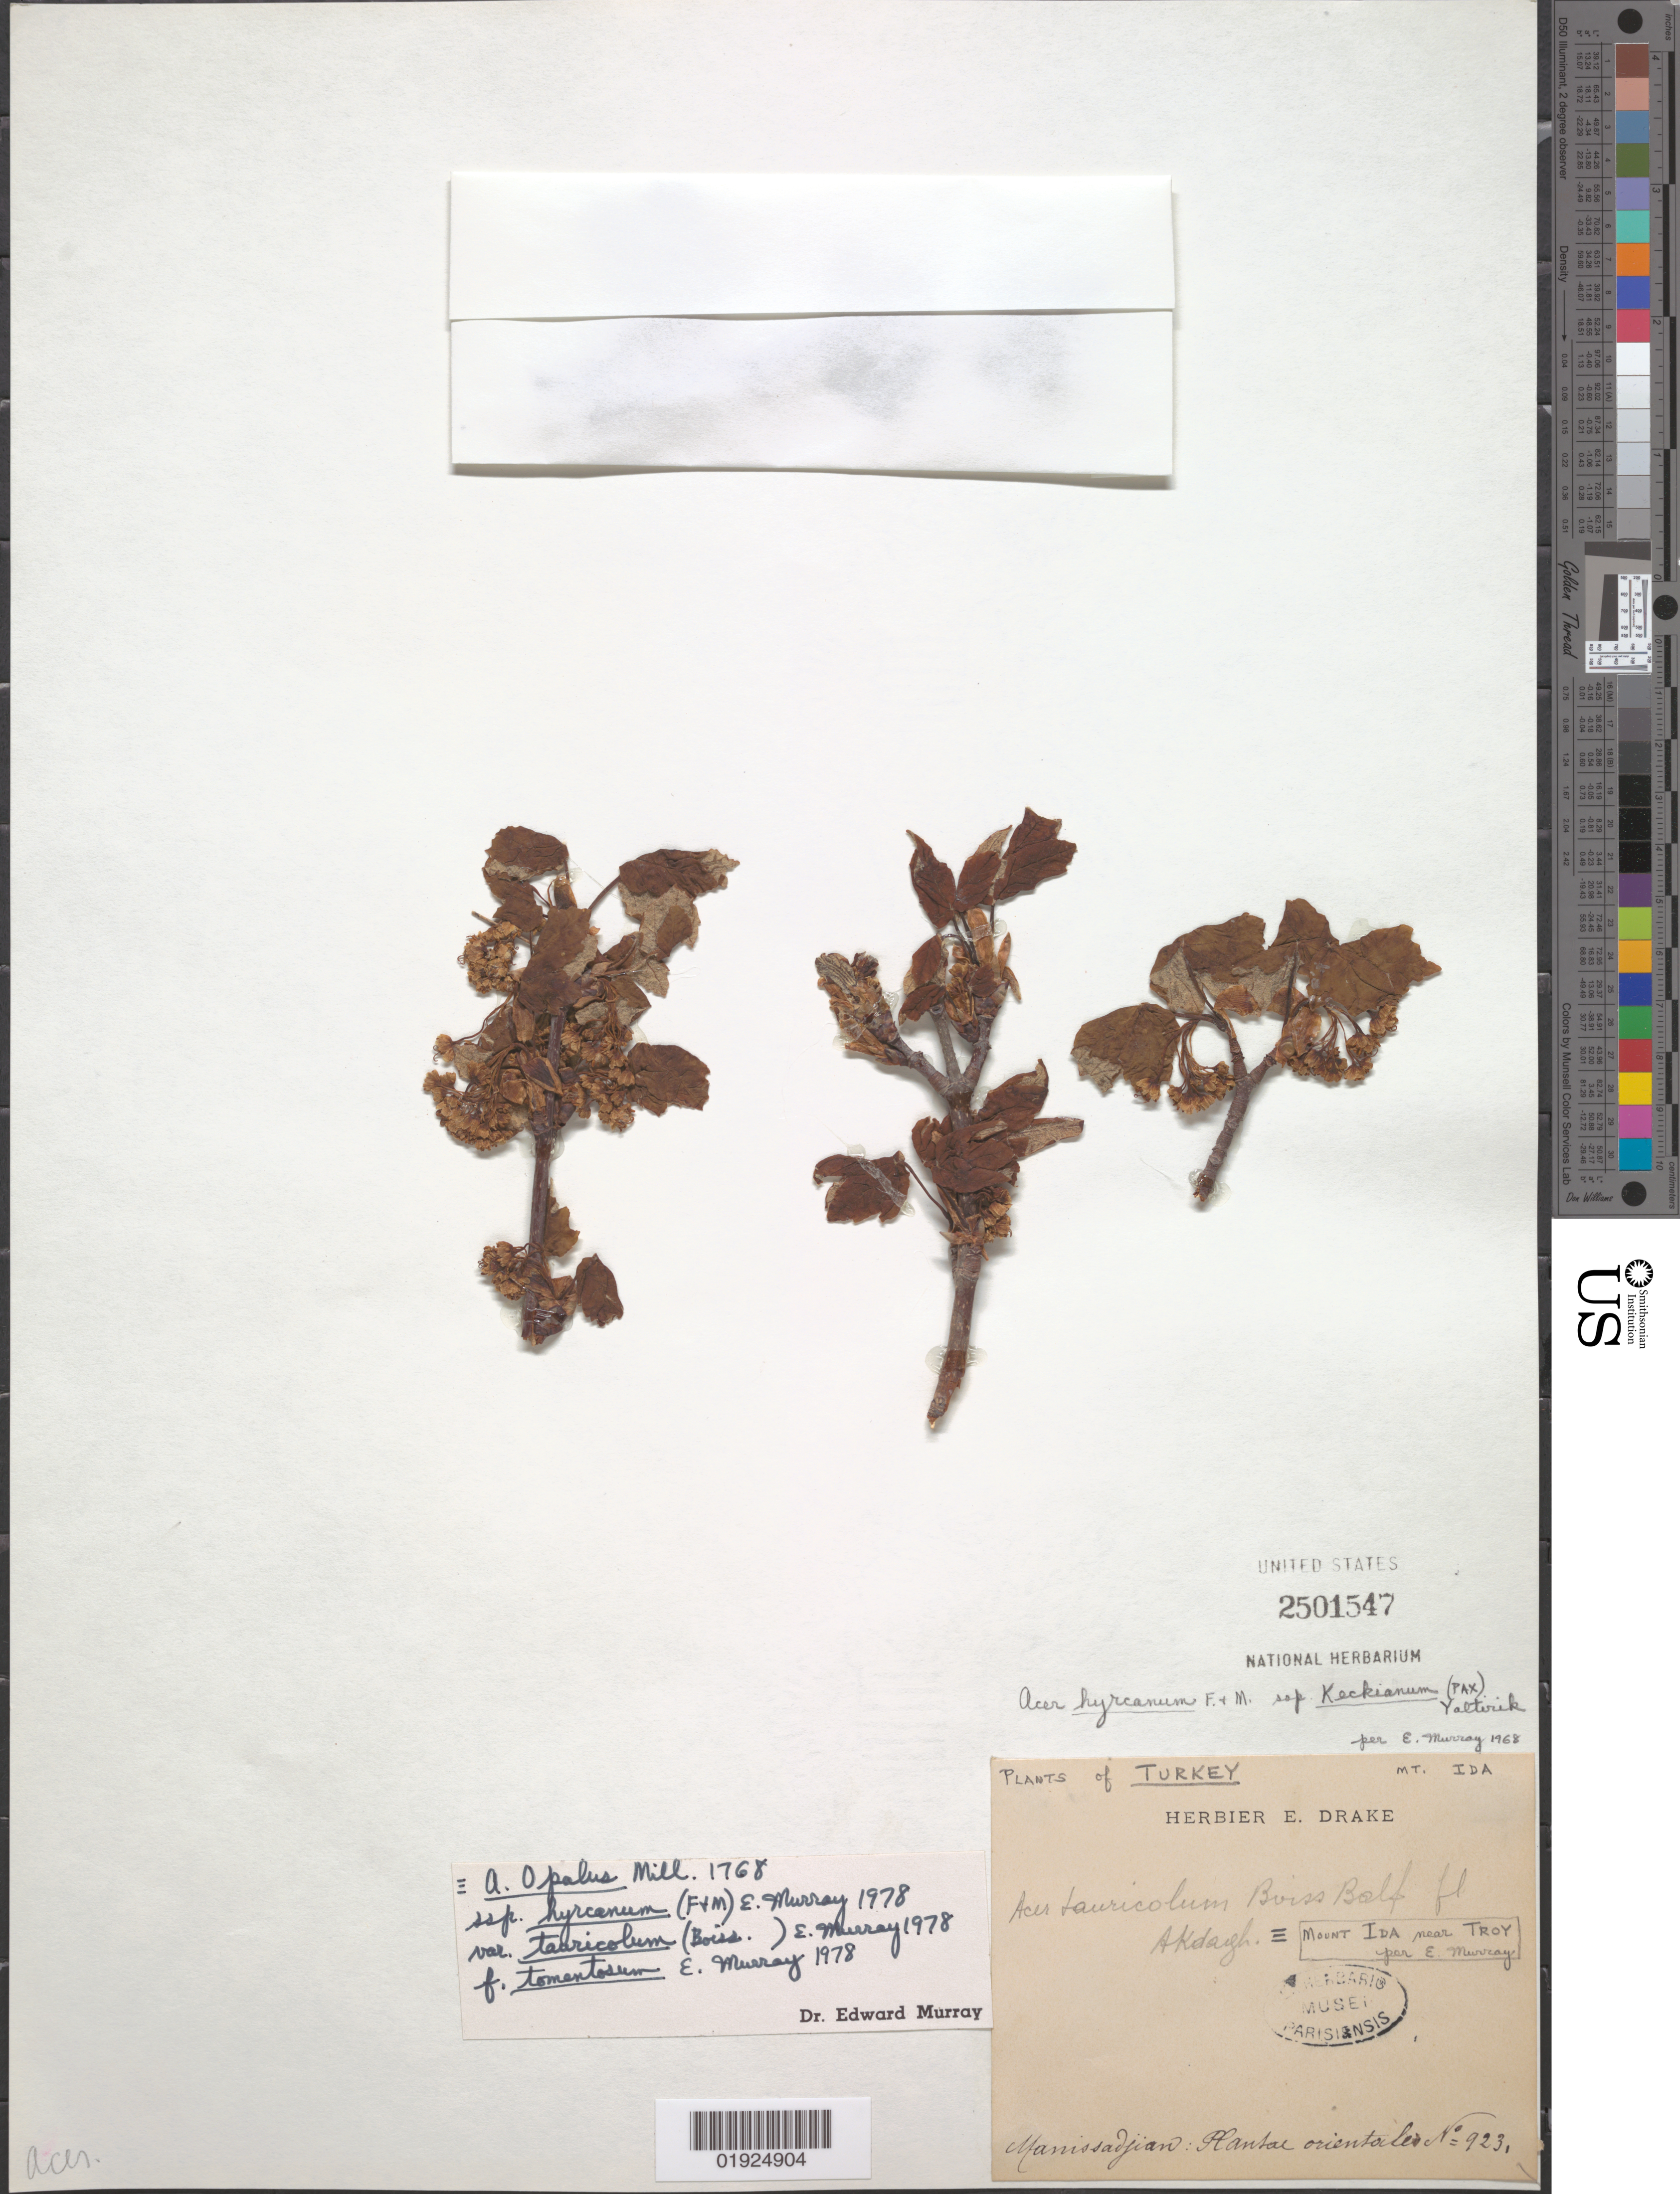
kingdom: Plantae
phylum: Tracheophyta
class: Magnoliopsida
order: Sapindales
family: Sapindaceae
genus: Acer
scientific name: Acer opalus subsp. hyrcanum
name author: (Fisch. & C.A. Mey.) A.E. Murray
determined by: Murray, Edward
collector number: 923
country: Turkey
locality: Manissadjian, Akdagh [= Mount Ida near Troy according to Edward Murray]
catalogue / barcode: US 2501547